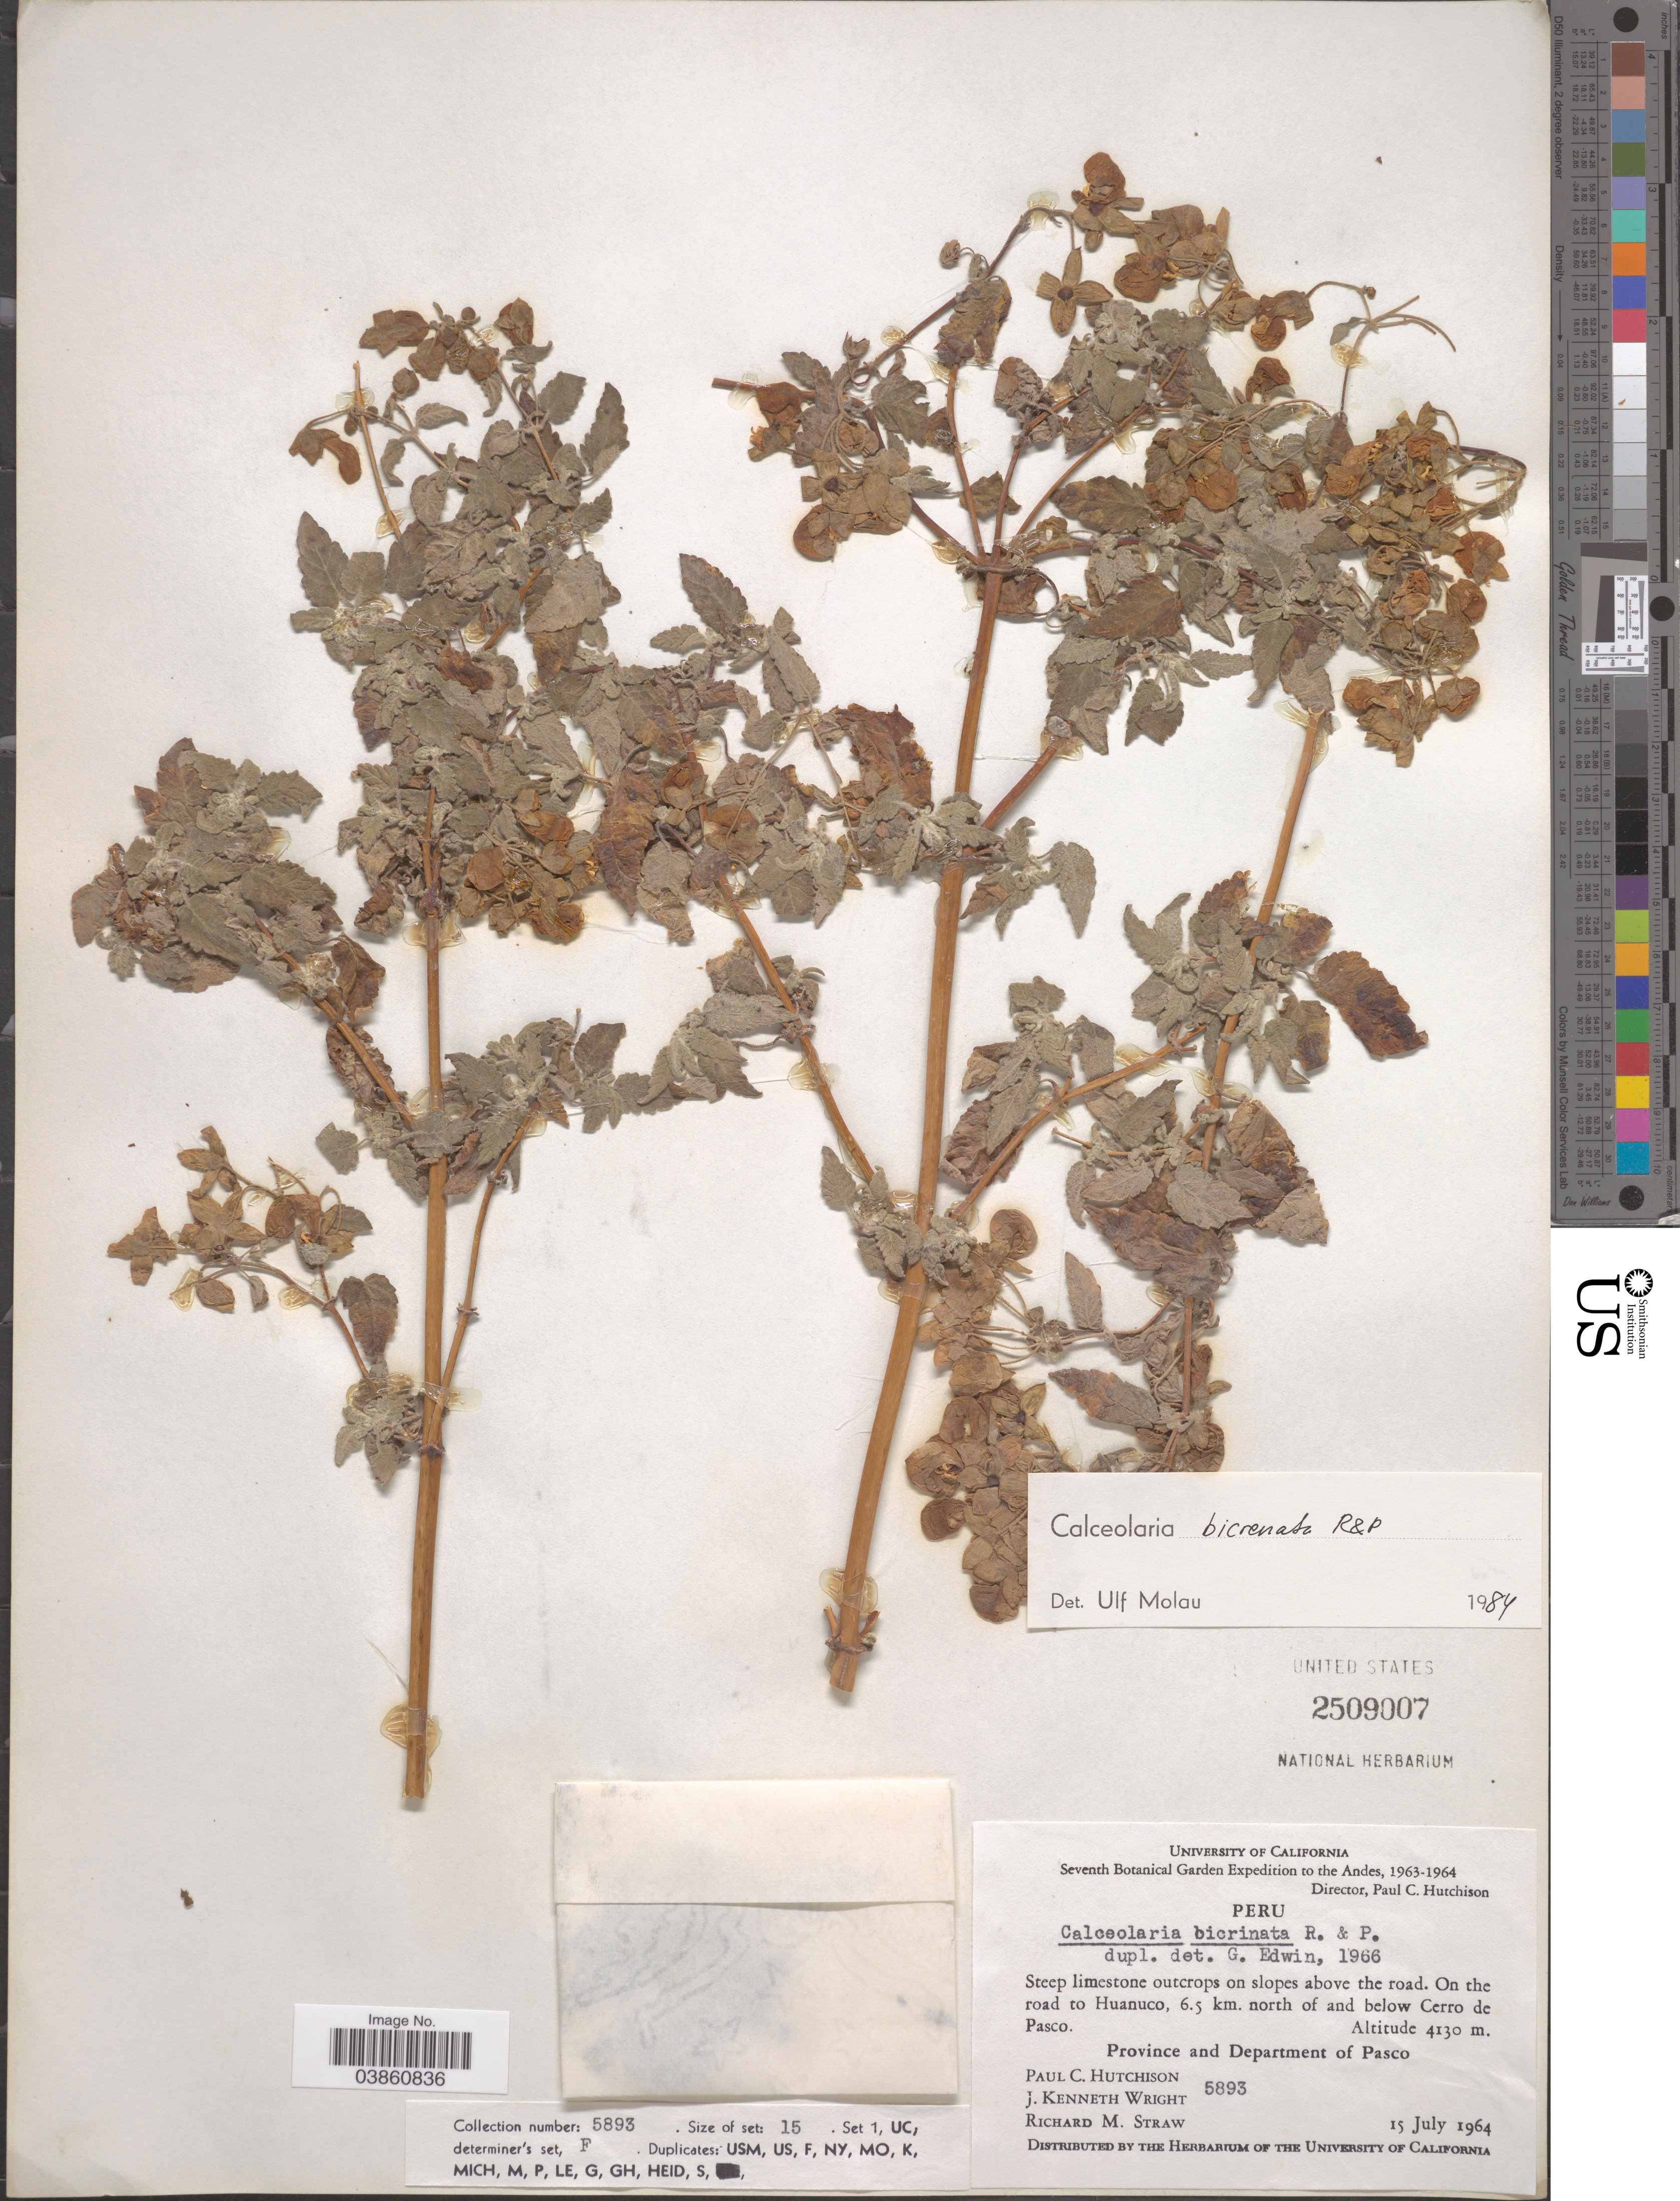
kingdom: Plantae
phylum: Tracheophyta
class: Magnoliopsida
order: Lamiales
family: Calceolariaceae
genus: Calceolaria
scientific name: Calceolaria bicrenata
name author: Ruiz & Pav.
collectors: P. C. Hutchison, J. K. Wright & R. M. Straw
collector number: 5893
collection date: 1964-07-15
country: Peru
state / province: Pasco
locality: The Andes. On the road to Huanuco, 6.5 km. north of and below Cerro de Pasco. Province and Department of Pasco.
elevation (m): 4130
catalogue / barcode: US 2509007